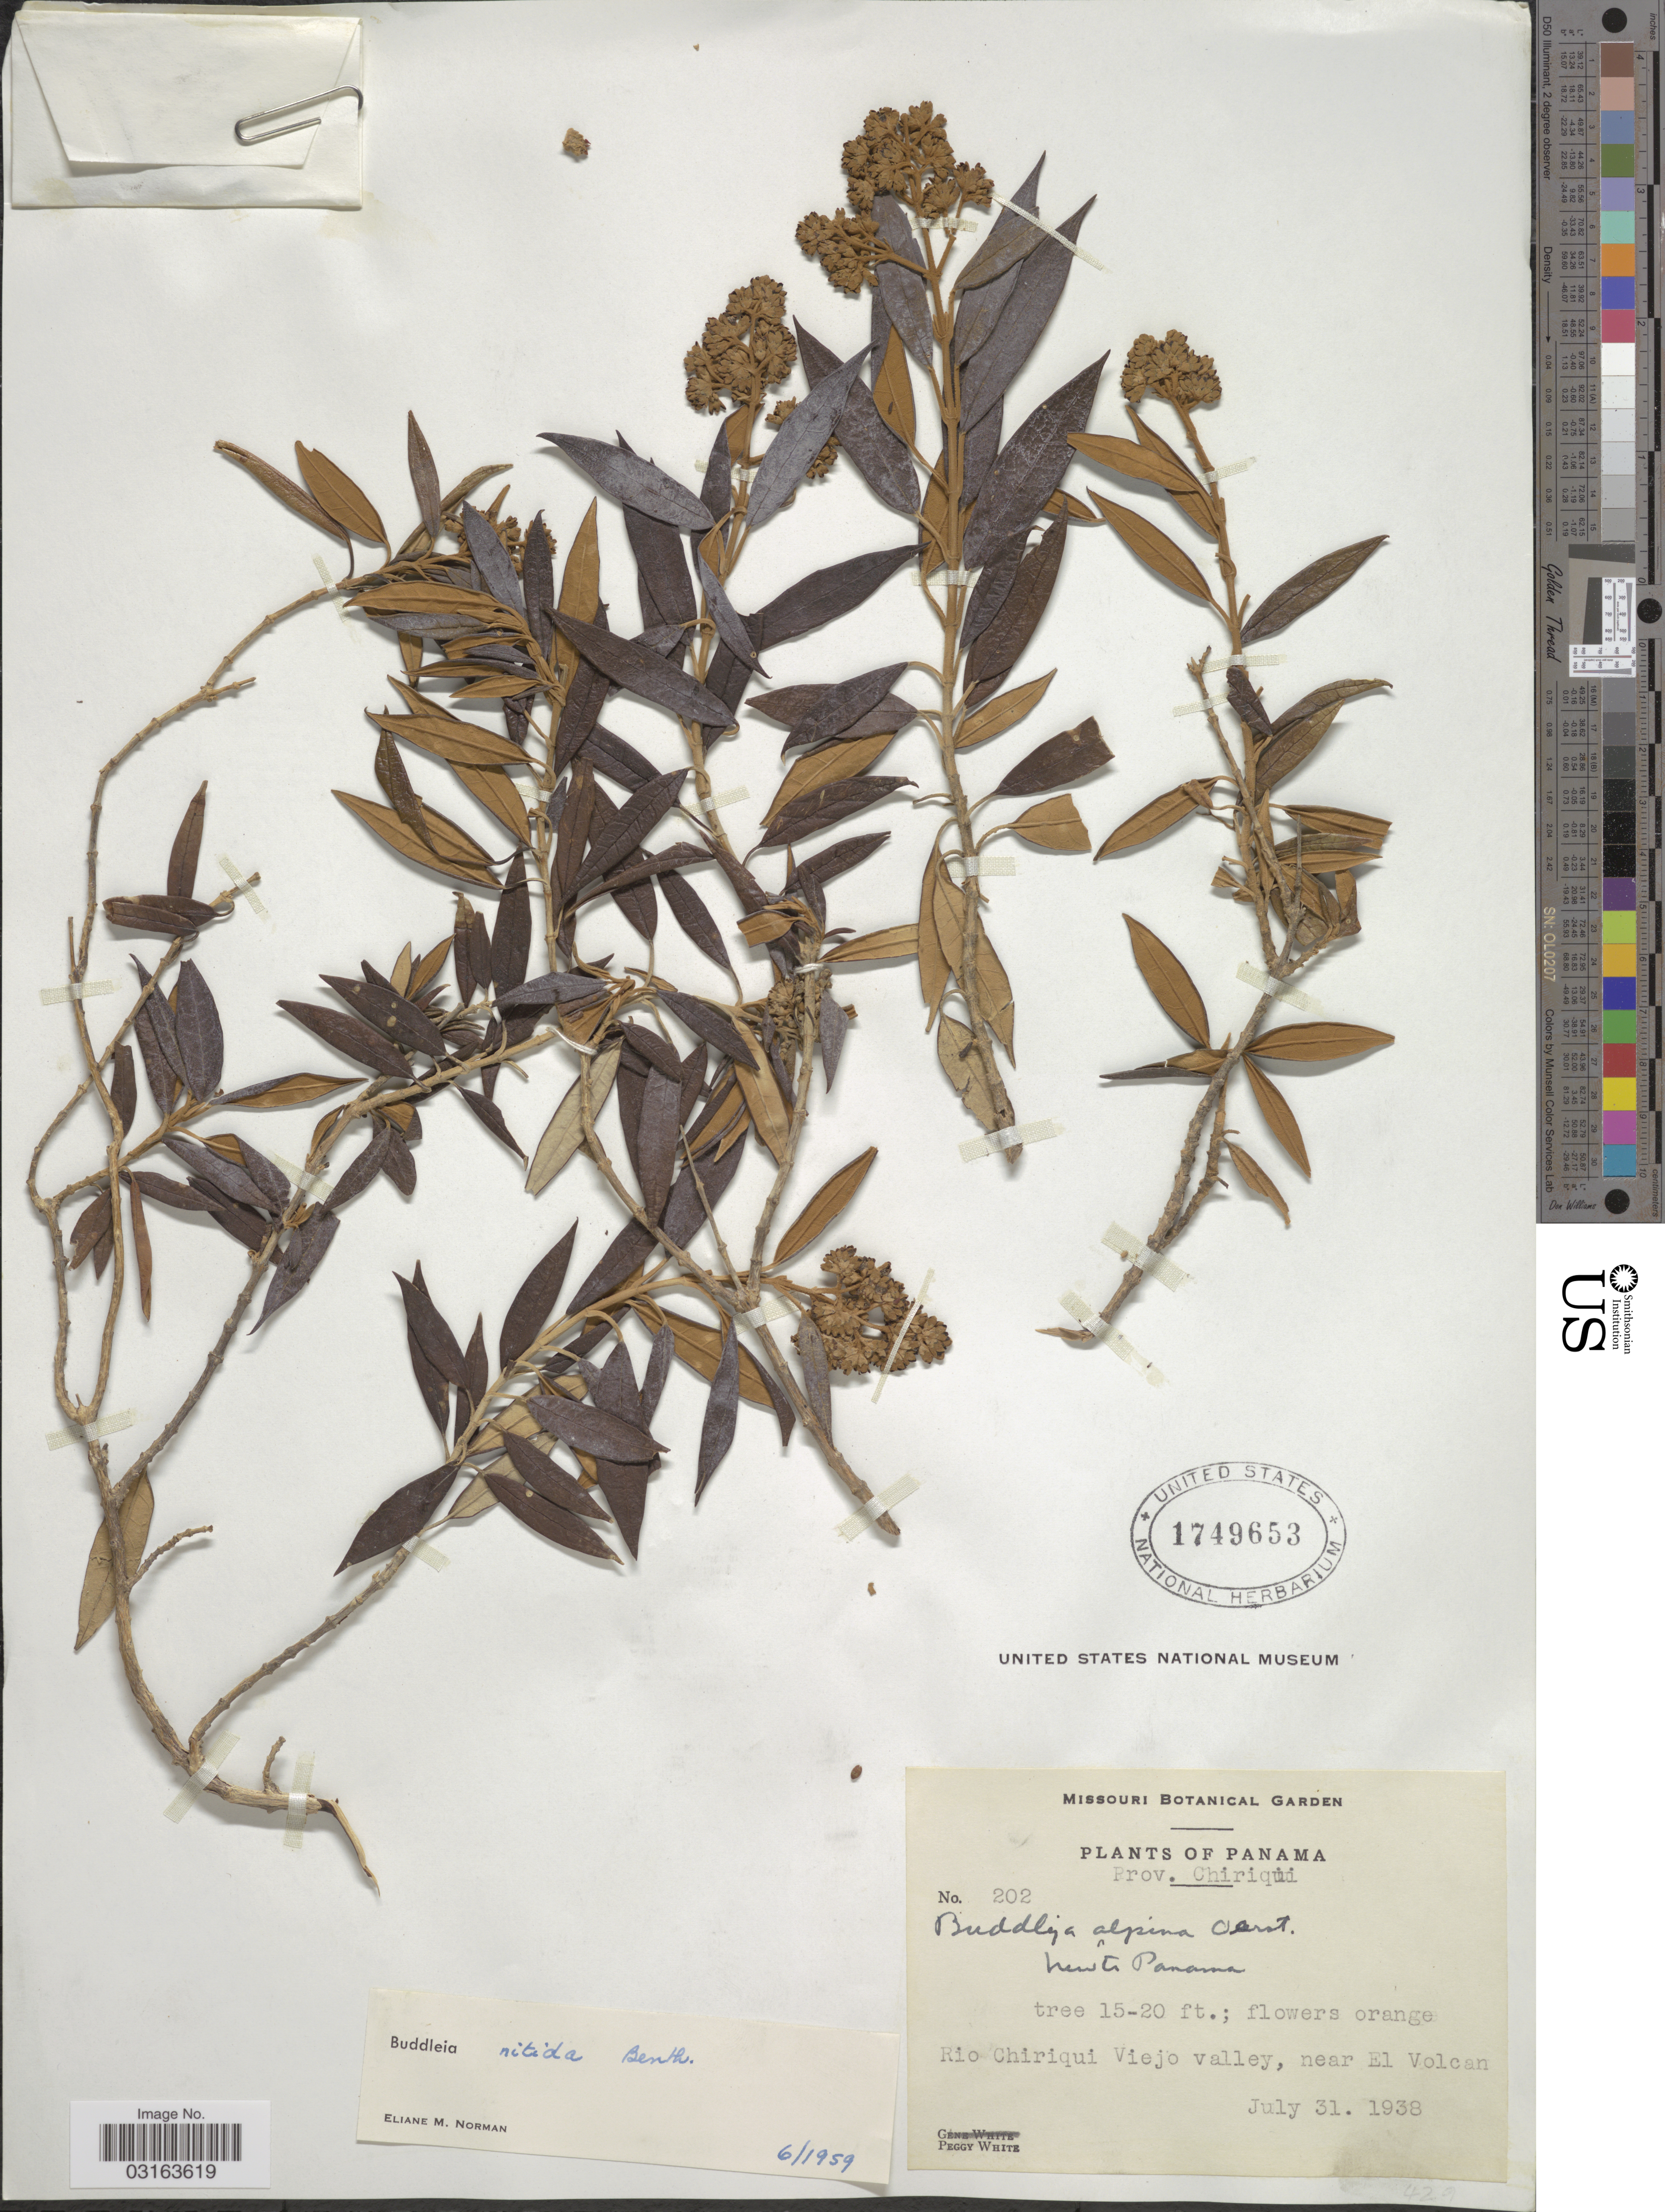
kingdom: Plantae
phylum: Tracheophyta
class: Magnoliopsida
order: Lamiales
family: Scrophulariaceae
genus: Buddleja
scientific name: Buddleja nitida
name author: Benth.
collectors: P. White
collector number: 202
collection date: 1938-07-31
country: Panama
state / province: Chiriqui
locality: Rio Chiriqui Viejo valley, near El Volcan.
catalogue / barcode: US 1749653